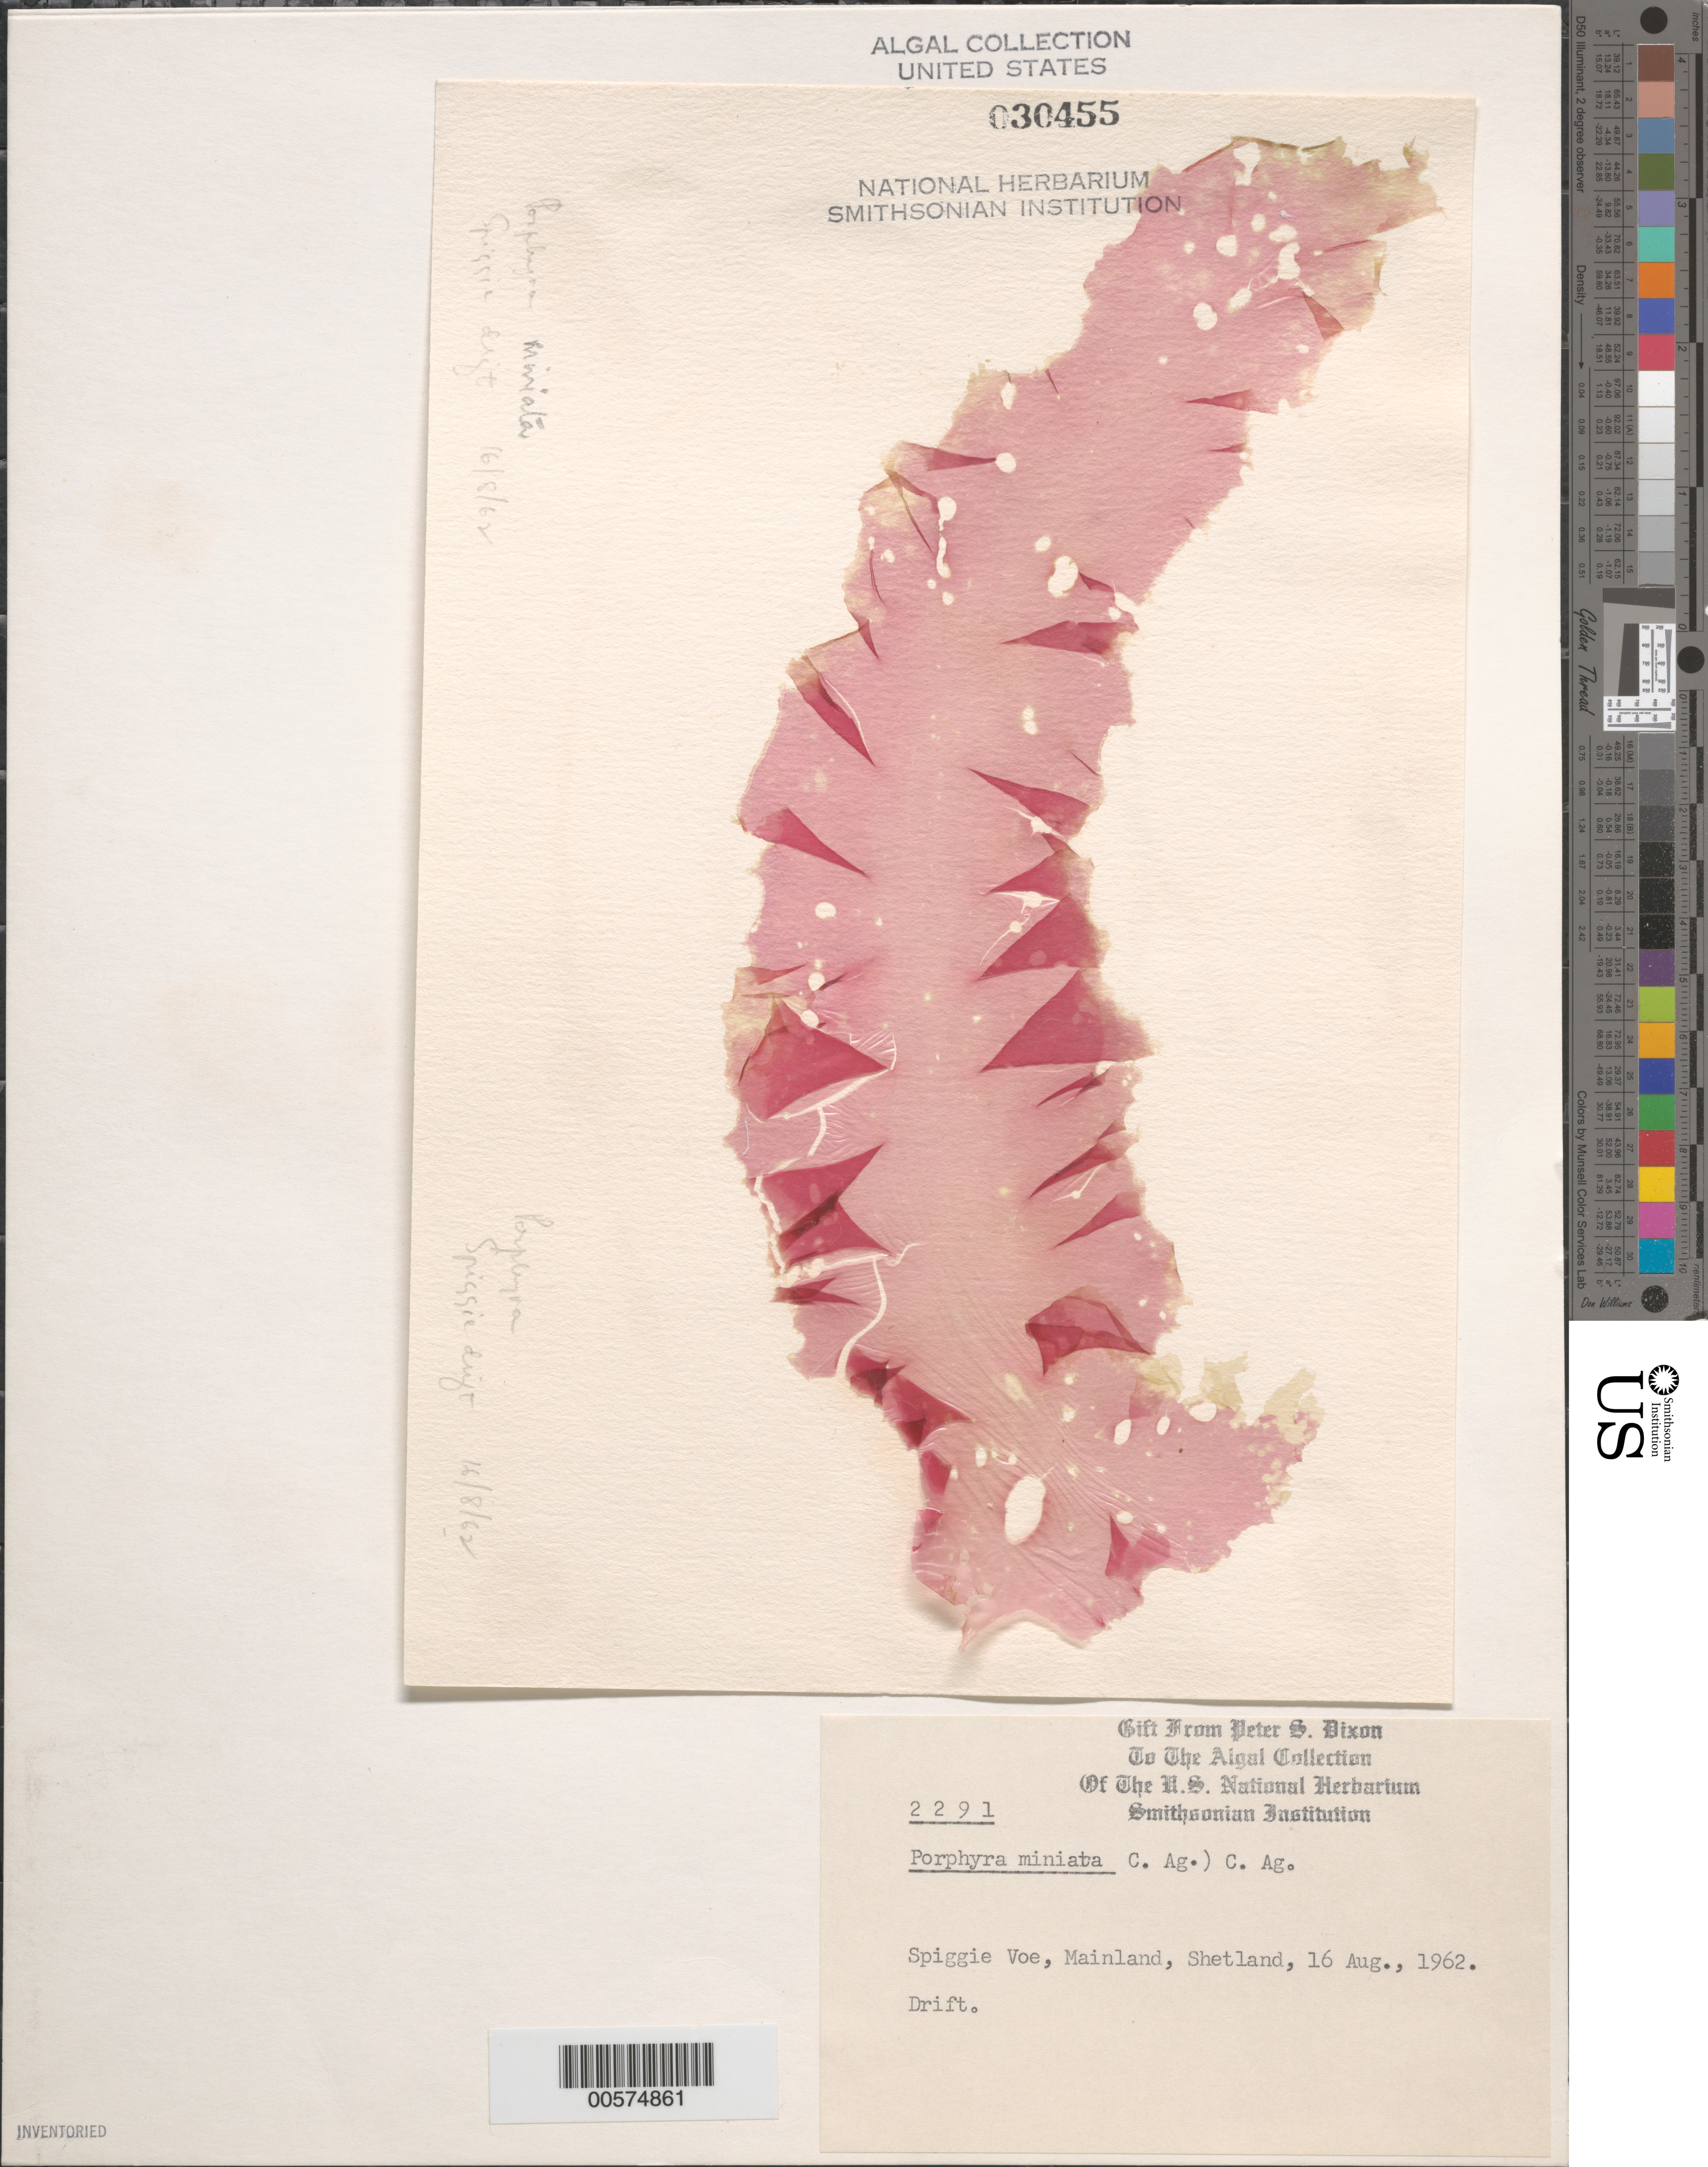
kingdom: Plantae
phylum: Rhodophyta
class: Bangiophyceae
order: Bangiales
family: Bangiaceae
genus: Wildemania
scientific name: Wildemania miniata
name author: (C. Agardh) Foslie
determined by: Algae name updating Project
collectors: P. S. Dixon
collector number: PSD 2291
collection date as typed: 16 Aug 1962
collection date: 1962-08-16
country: United Kingdom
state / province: Scotland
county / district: Shetland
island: Mainland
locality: Spiggie Voe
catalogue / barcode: US 30455